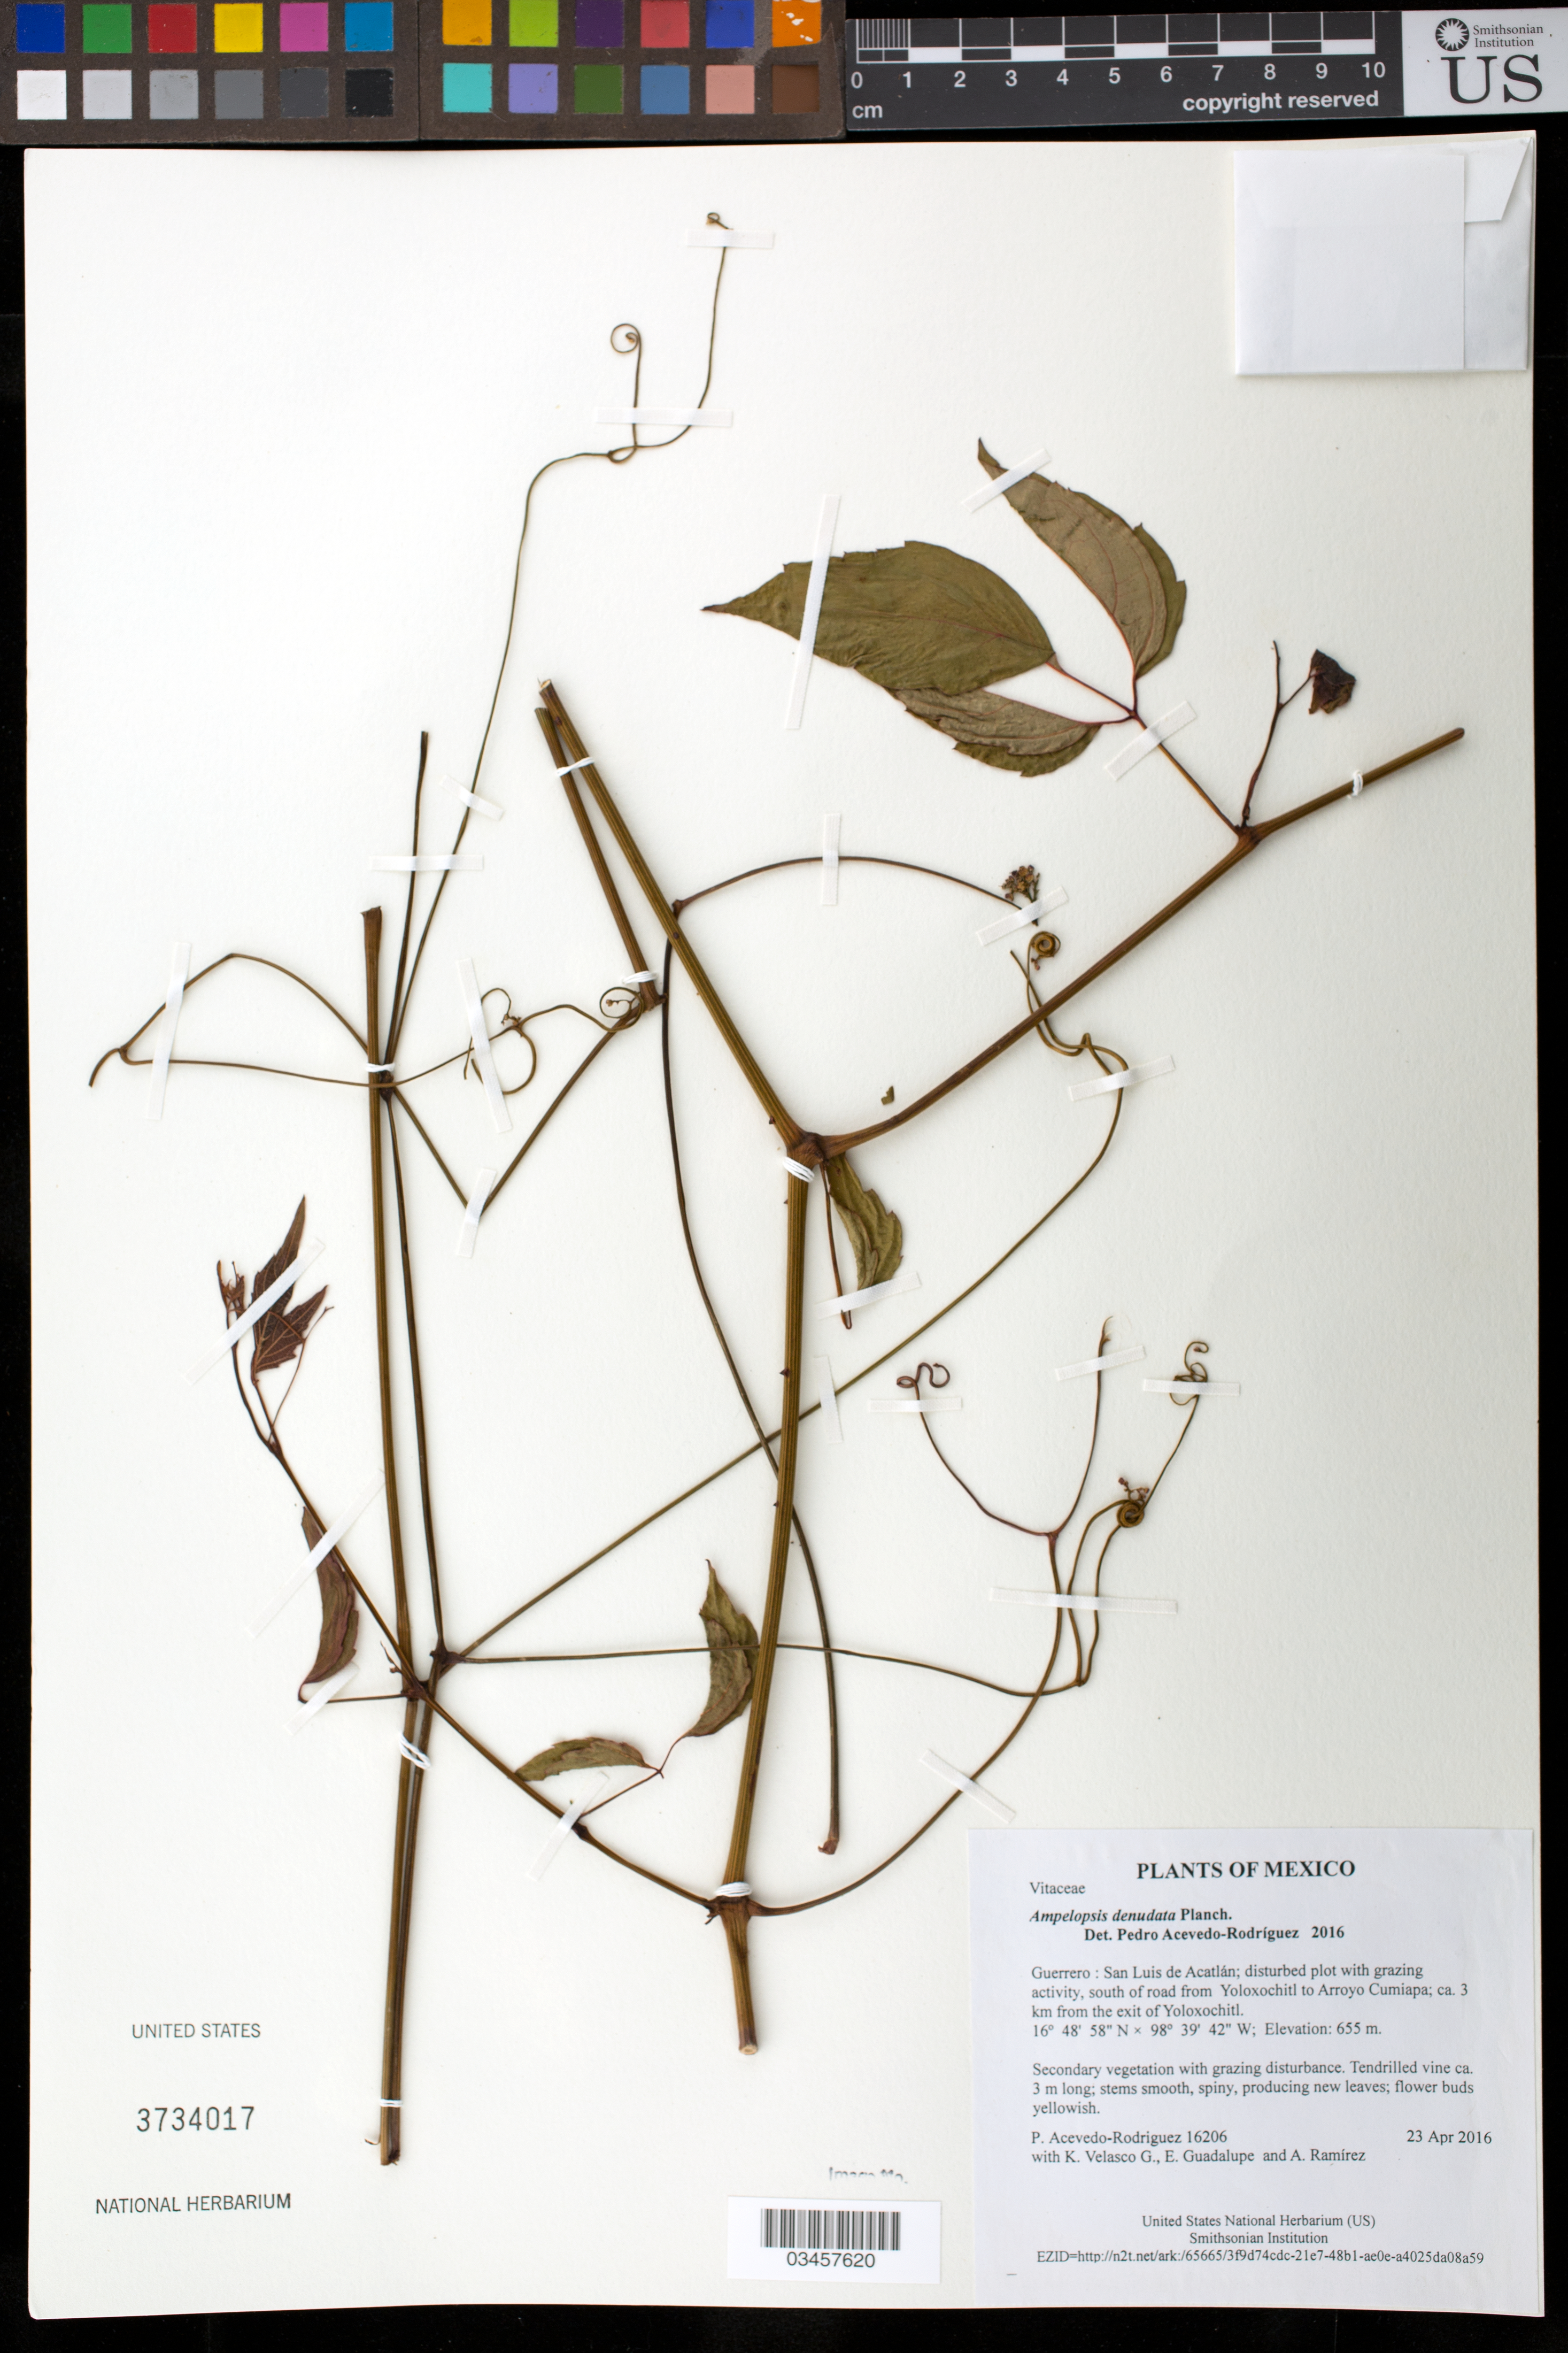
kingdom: Plantae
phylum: Tracheophyta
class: Magnoliopsida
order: Vitales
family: Vitaceae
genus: Ampelopsis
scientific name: Ampelopsis denudata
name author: Planch.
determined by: Acevedo-Rodríguez, P., (BOT), Smithsonian Institution - National Museum of Natural History (UNITED STATES)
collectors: P. Acevedo-Rodr., K. Velasco G., E. Guadalupe & A. Ramírez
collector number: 16206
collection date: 2016-04-23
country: Mexico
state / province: Guerrero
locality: San Luis de Acatlán; disturbed plot with grazing activity, south of road from Yoloxochitl to Arroyo Cumiapa; ca. 3 km from the exit of Yoloxochitl.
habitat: Secondary vegetation with grazing disturbance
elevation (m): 655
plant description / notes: US, NY, MO, K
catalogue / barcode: US 3734017